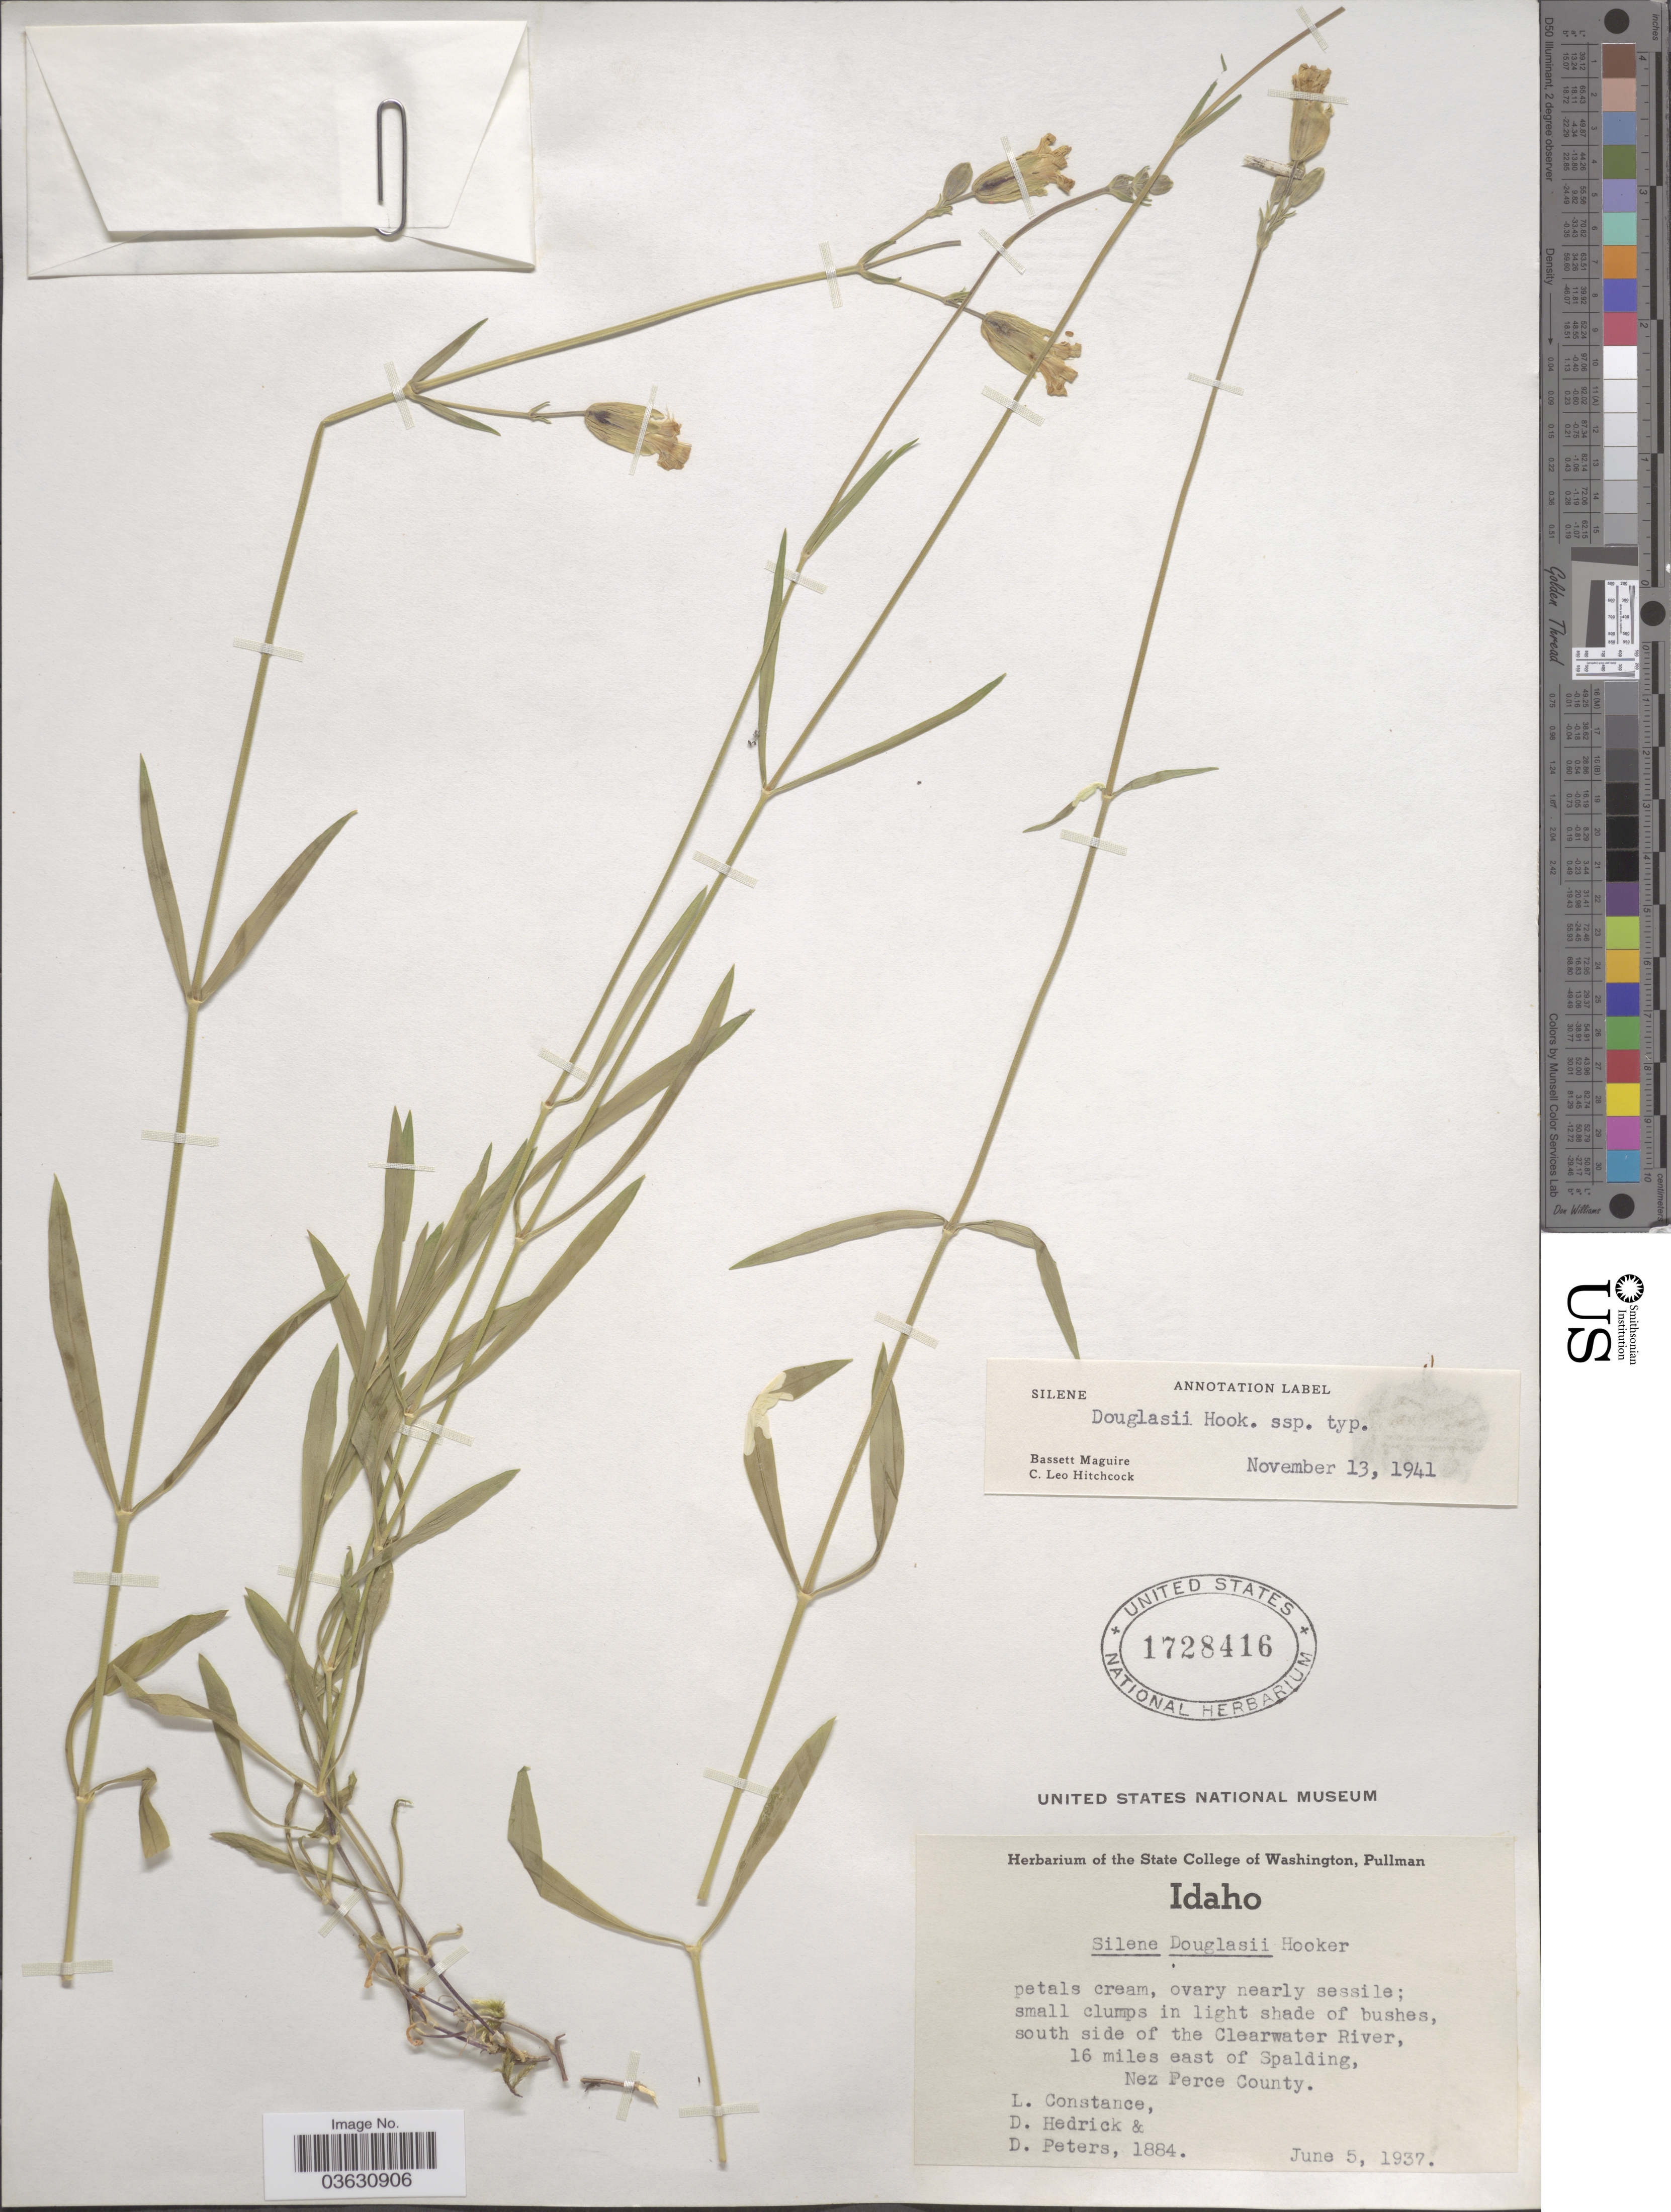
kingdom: Plantae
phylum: Tracheophyta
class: Magnoliopsida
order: Caryophyllales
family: Caryophyllaceae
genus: Silene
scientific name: Silene douglasii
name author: Hook.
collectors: L. Constance, D. Hedrick & D. Peters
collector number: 1884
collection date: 1937-06-05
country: United States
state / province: Idaho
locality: South side of the Clearwater River, 16 miles east of Spalding, Nez Perce County.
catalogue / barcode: US 1728416